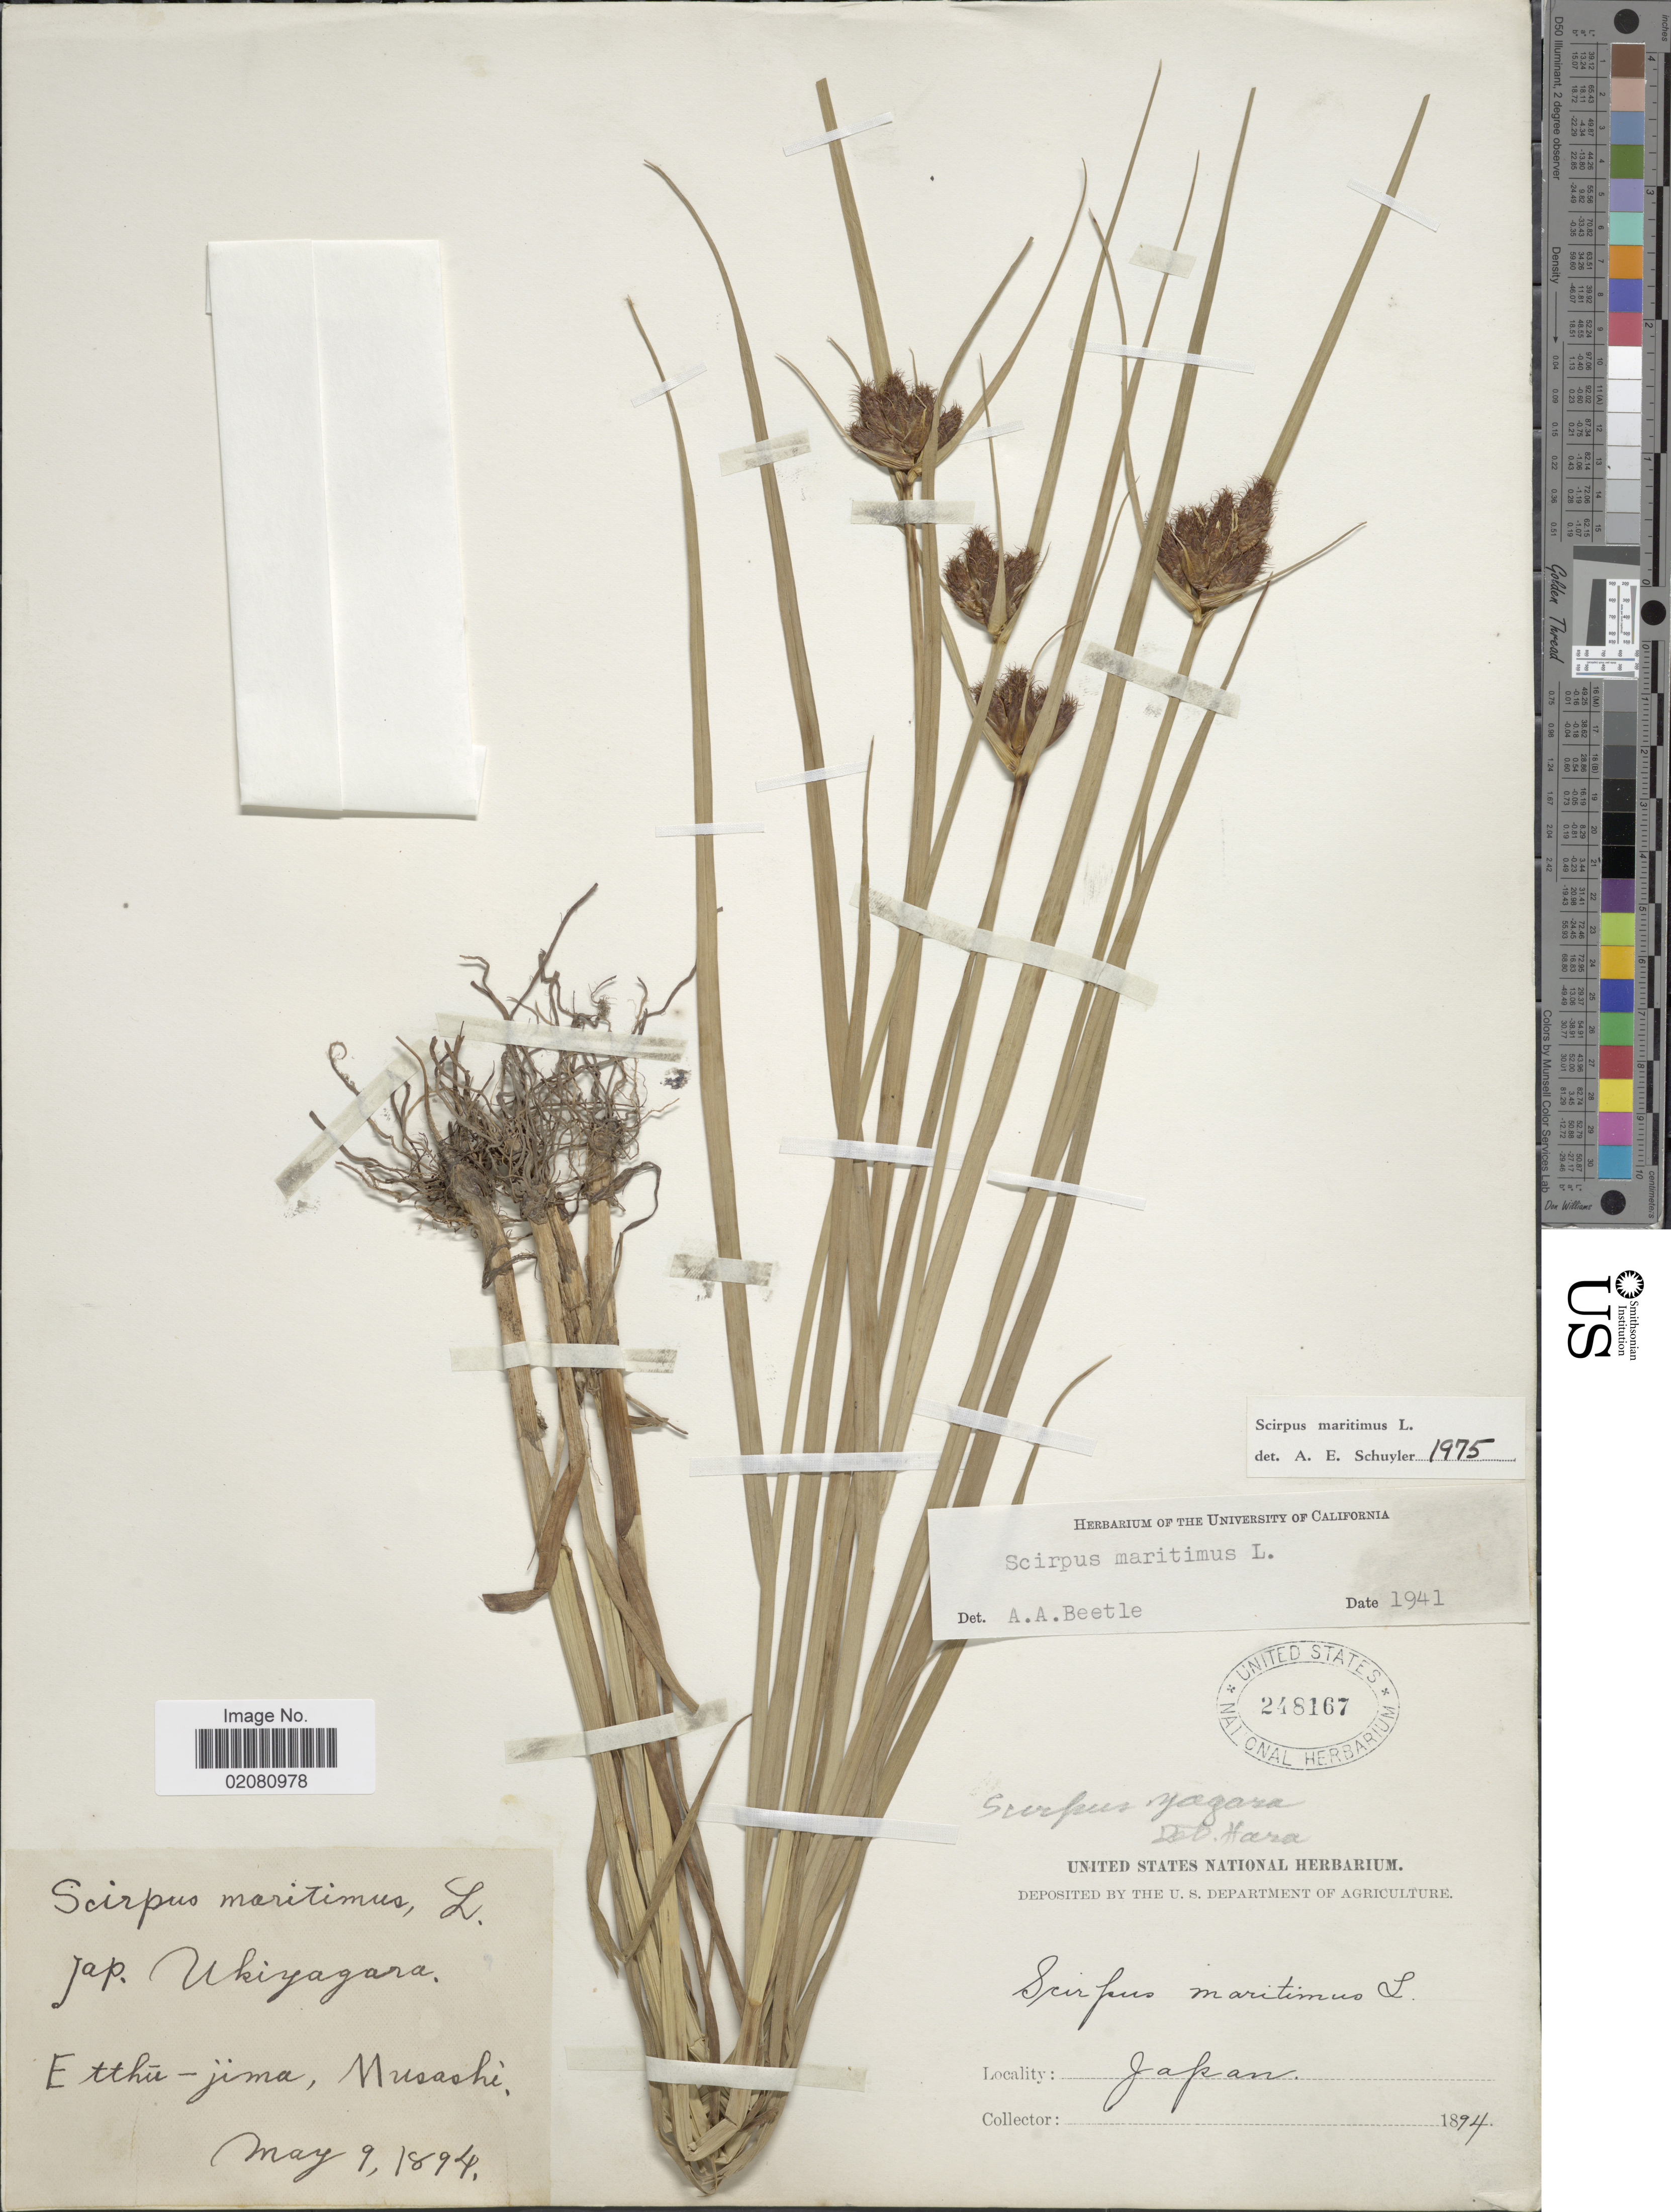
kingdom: Plantae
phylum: Tracheophyta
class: Liliopsida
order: Poales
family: Cyperaceae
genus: Bolboschoenus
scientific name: Bolboschoenus maritimus subsp. maritimus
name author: (L.) Palla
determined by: Strong, Mark T., (BOT), Smithsonian Institution - National Museum of Natural History (UNITED STATES)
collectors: ex herb. United States National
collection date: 1894-05-09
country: Japan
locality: Etthu-jima, Musashi.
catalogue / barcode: US 248167